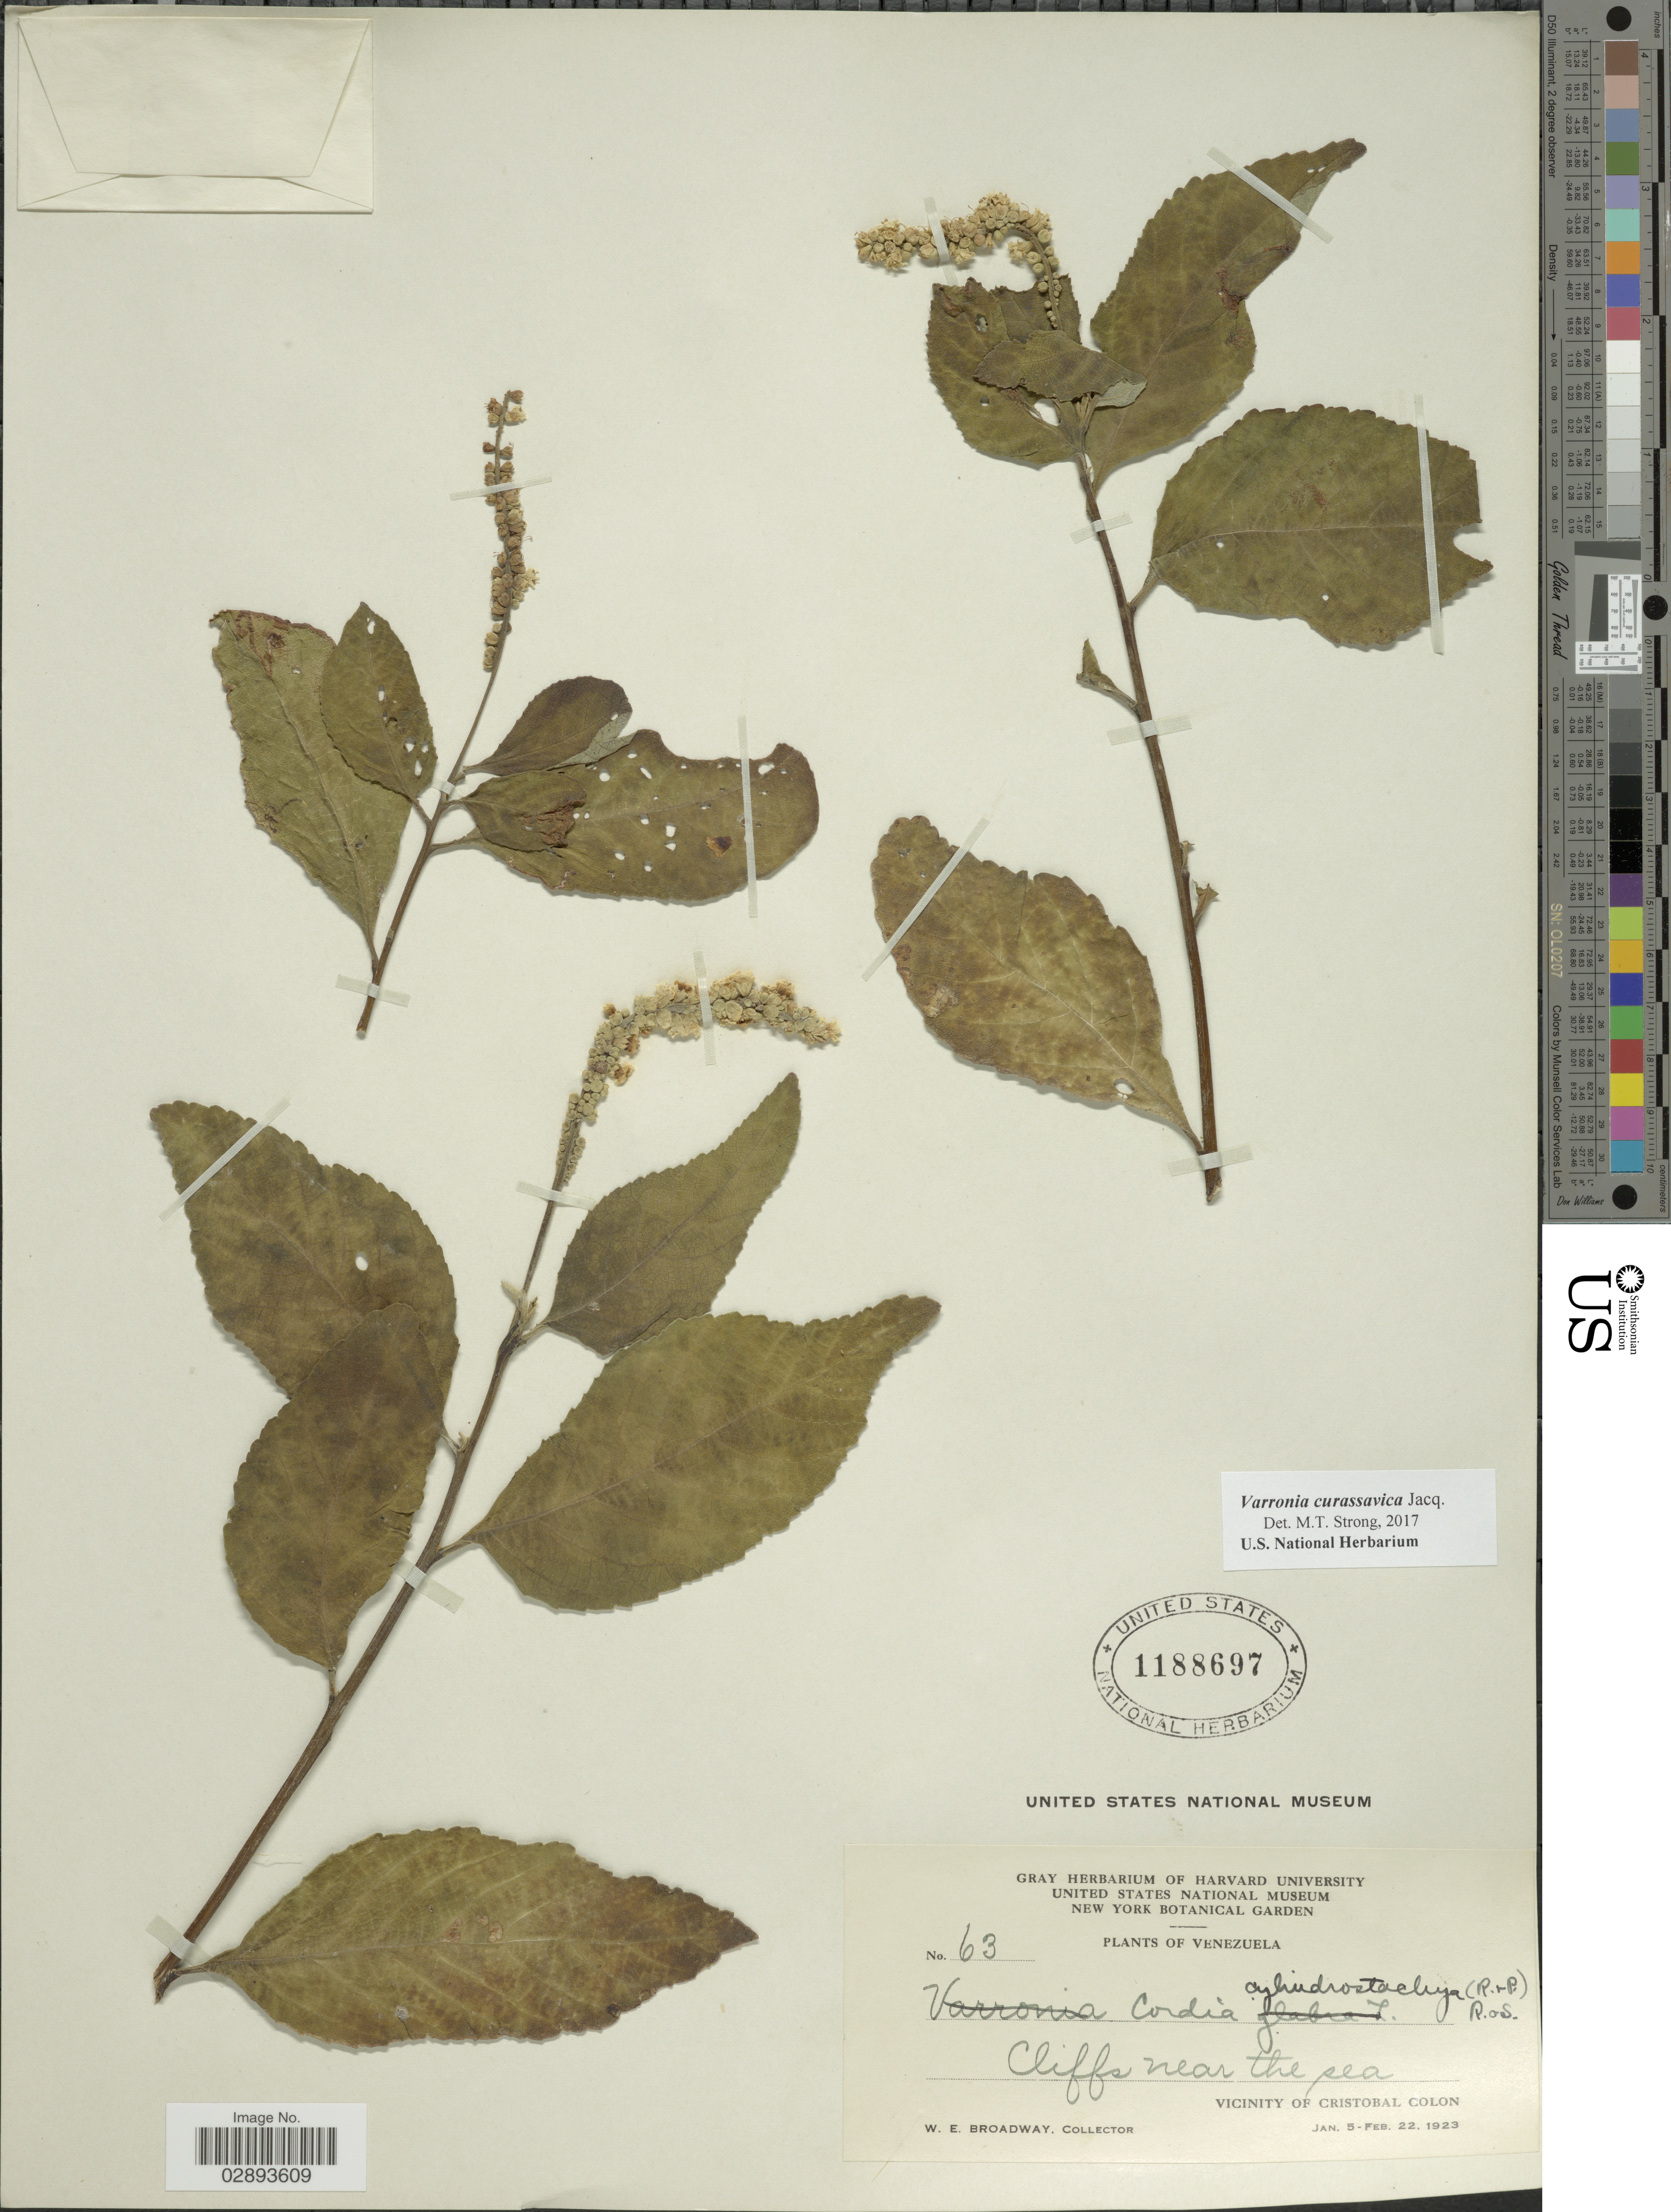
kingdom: Plantae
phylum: Tracheophyta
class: Magnoliopsida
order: Boraginales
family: Cordiaceae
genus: Varronia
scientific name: Varronia curassavica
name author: Jacq.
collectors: W. E. Broadway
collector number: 63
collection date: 1923-01-05/1923-02-22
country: Venezuela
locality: Cliffs near the sea, Vicinity of Cristobal Colon.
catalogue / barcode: US 1188697